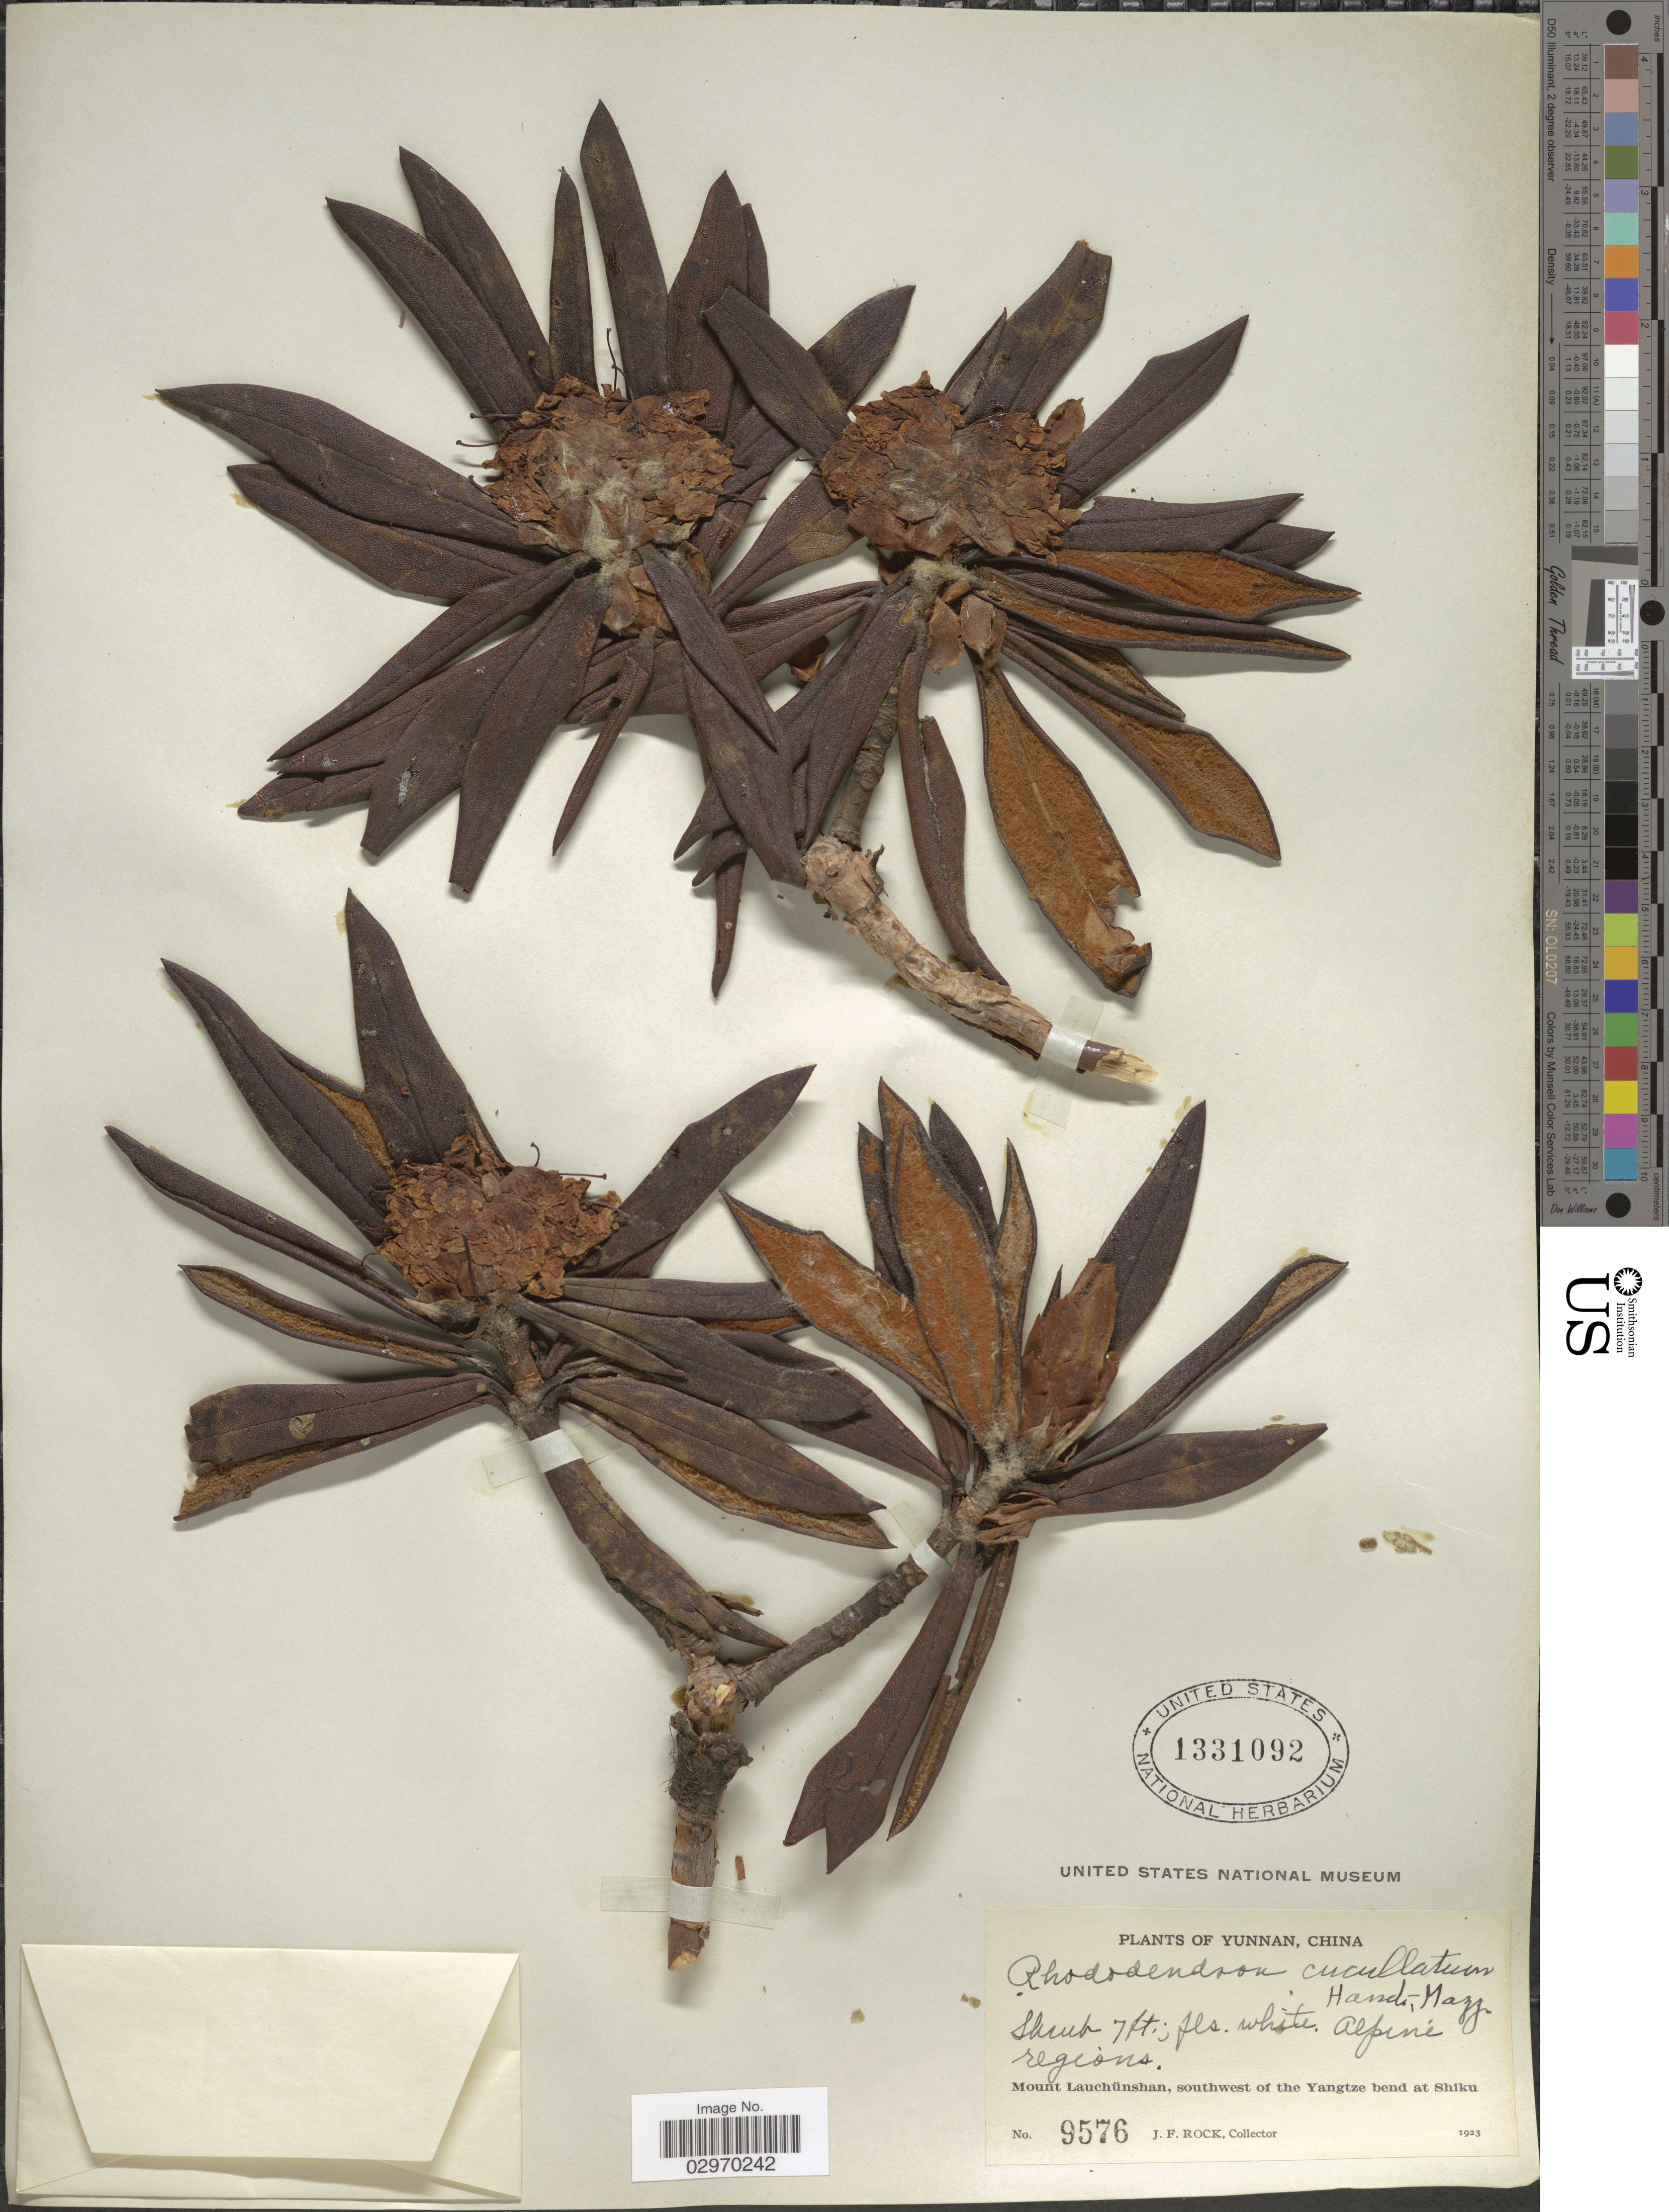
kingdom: Plantae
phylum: Tracheophyta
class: Magnoliopsida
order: Ericales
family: Ericaceae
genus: Rhododendron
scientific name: Rhododendron cucullatum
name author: Hand.-Mazz.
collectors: J. Rock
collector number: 9576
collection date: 1923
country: China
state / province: Yunnan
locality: Alpine regions. Mount Lauchünshan, southwest of the Yangtze bend at Shiku.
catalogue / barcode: US 1331092